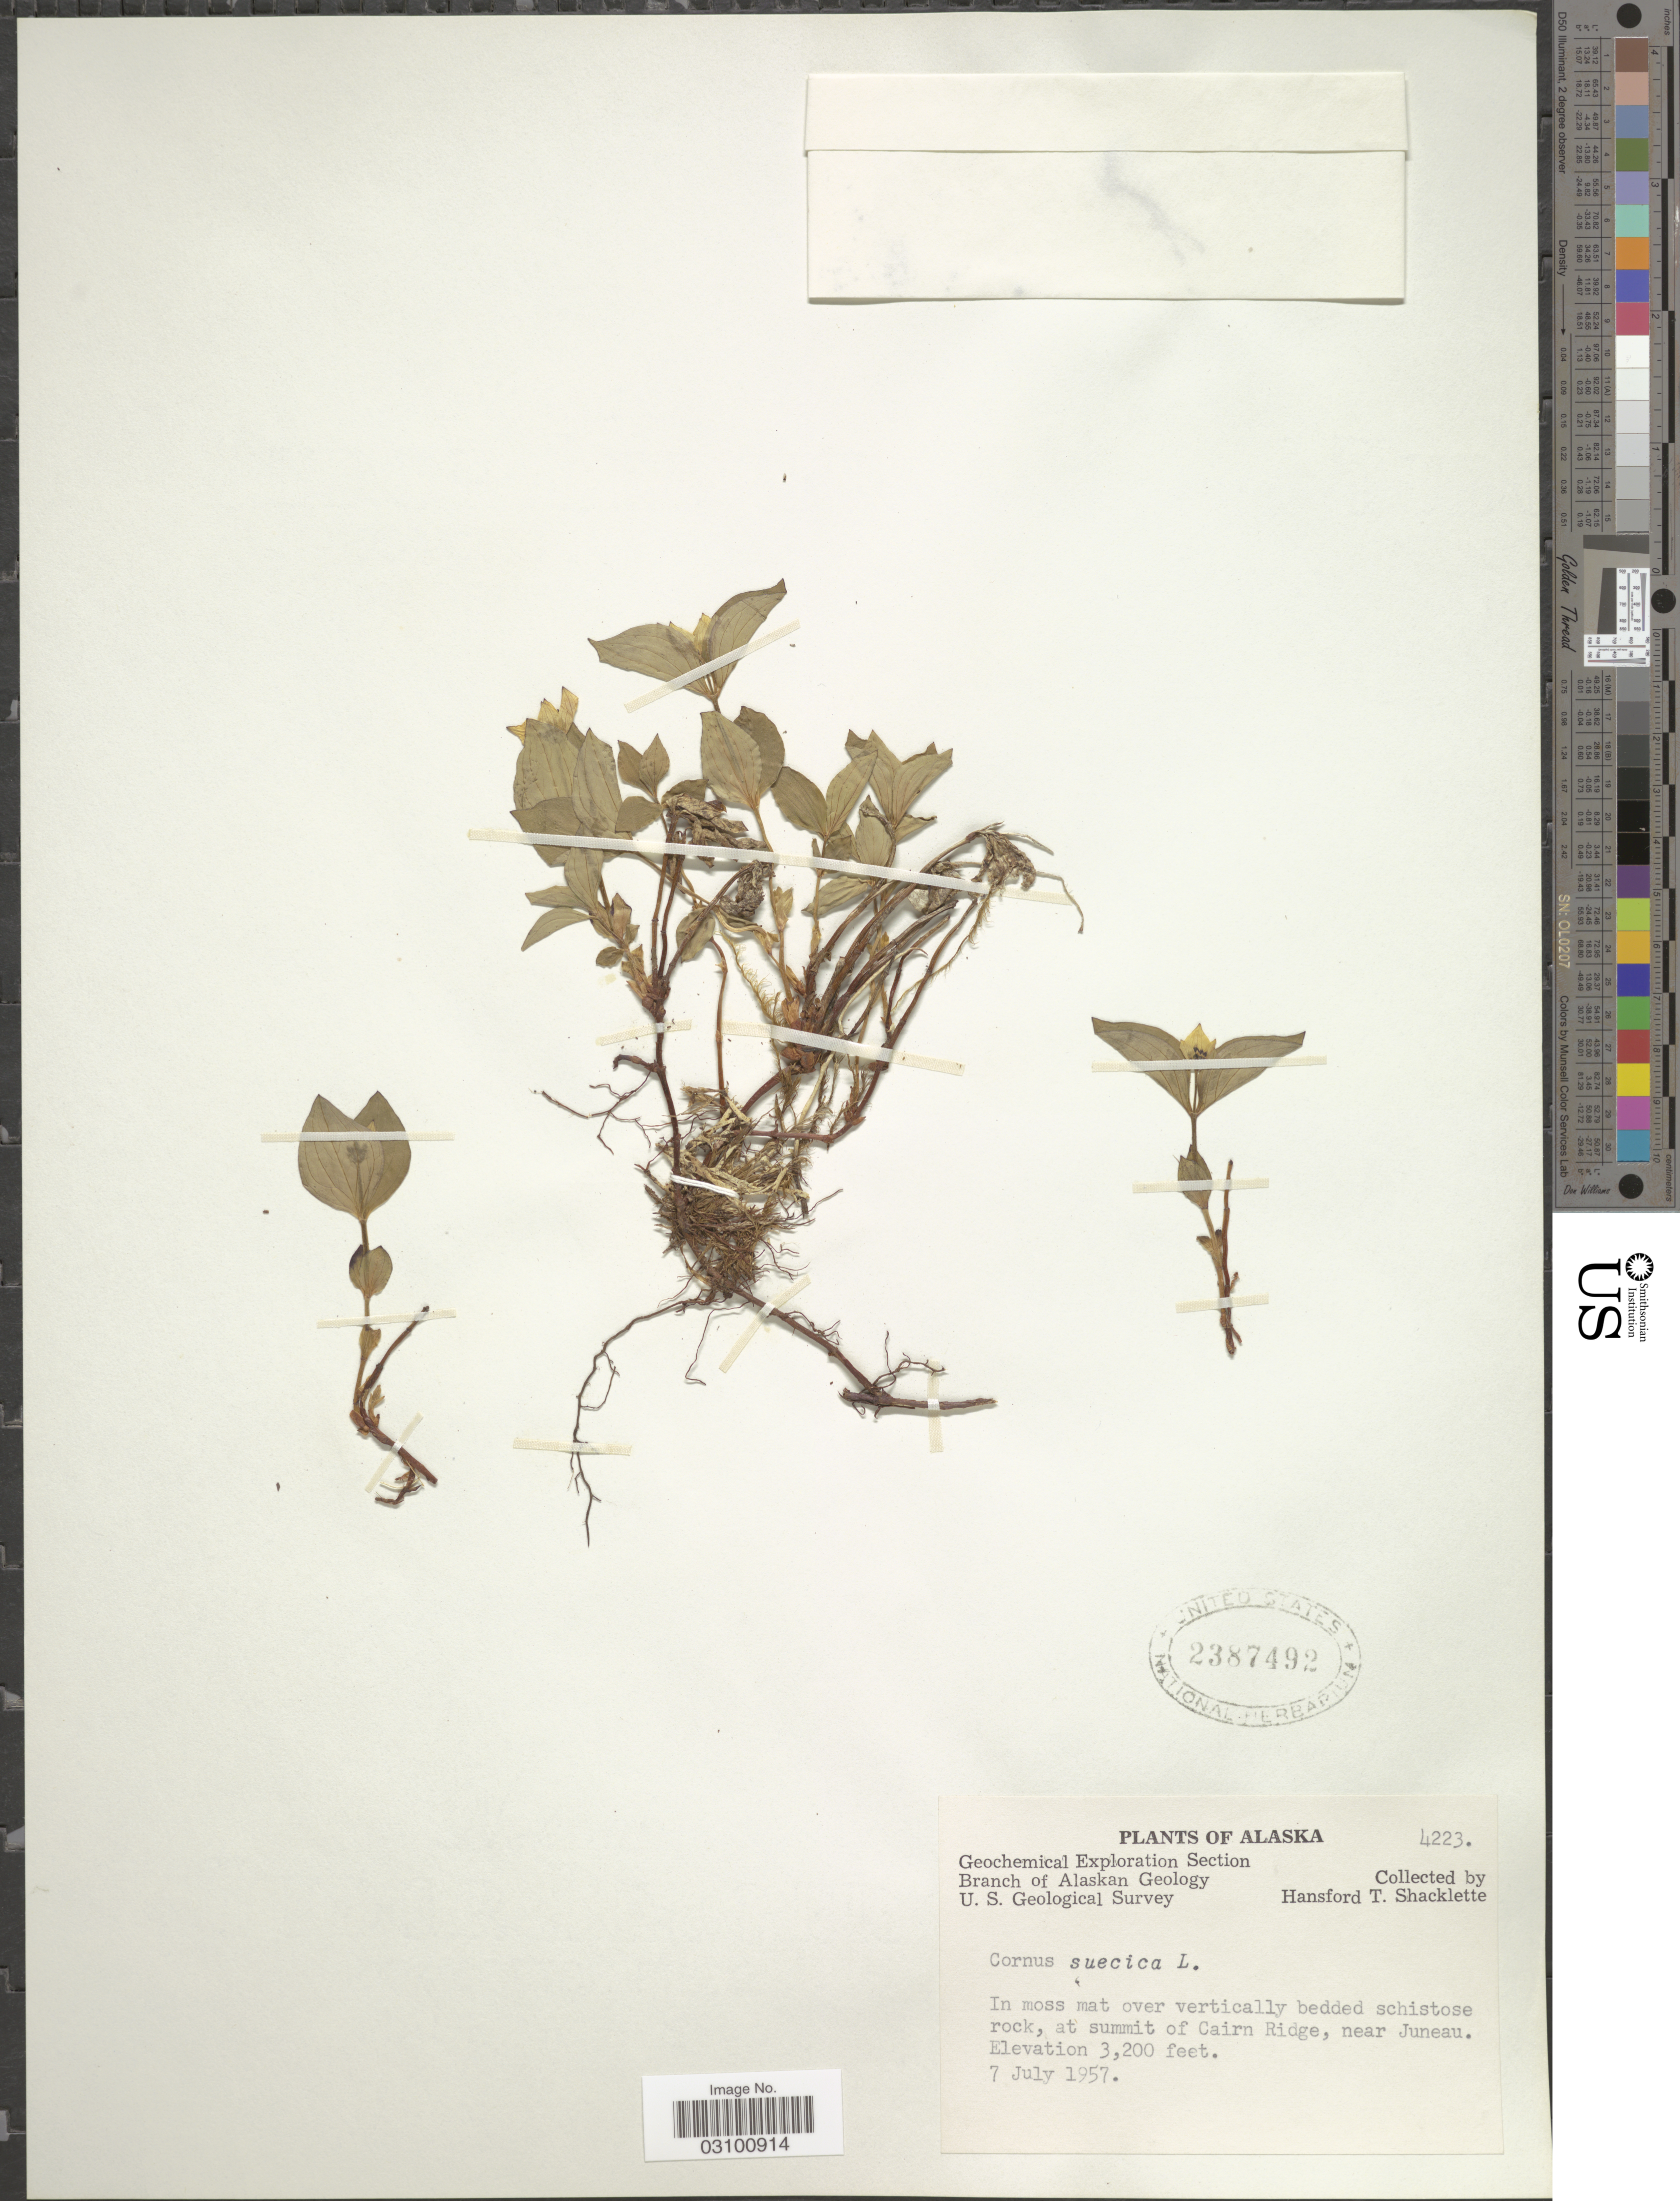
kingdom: Plantae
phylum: Tracheophyta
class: Magnoliopsida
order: Cornales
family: Cornaceae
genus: Cornus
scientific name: Cornus suecica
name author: L.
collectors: H. Shacklette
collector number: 4223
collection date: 1957-07-07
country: United States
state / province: Alaska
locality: In moss mat over vertically bedded schistose rock, at summit of Cairn Ridge, near Juneau.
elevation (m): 975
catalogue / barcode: US 2387492